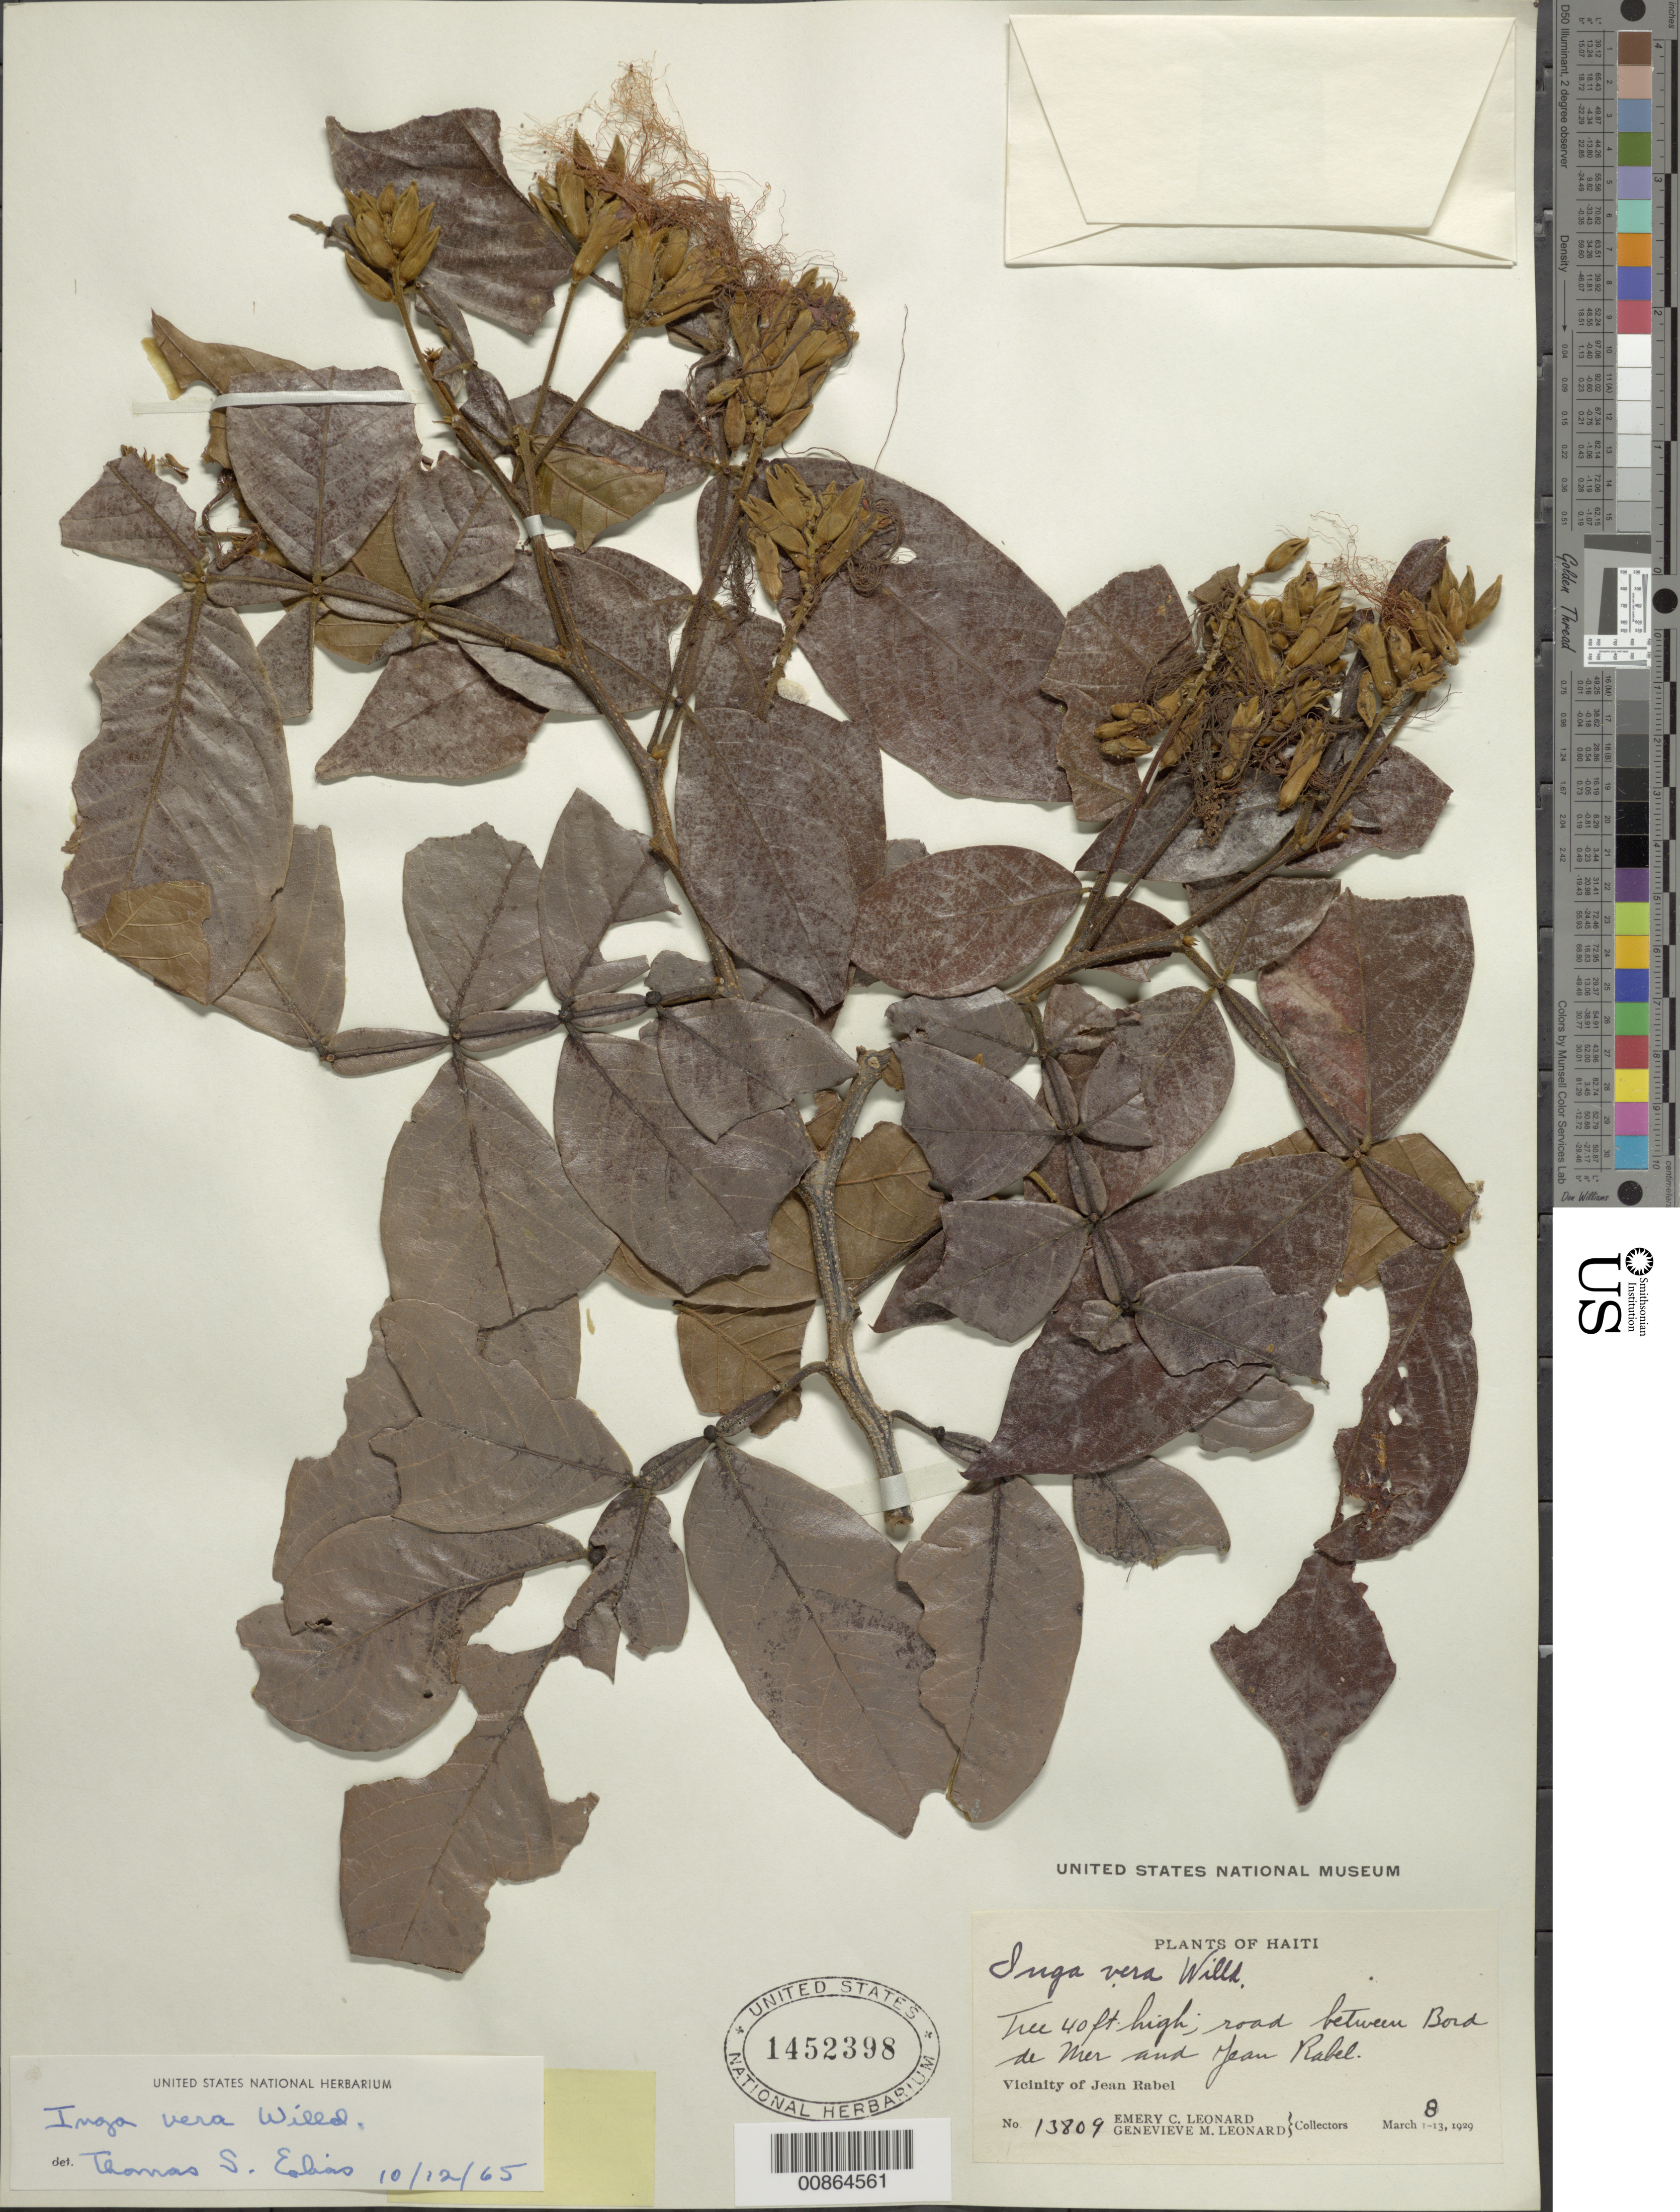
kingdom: Plantae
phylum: Tracheophyta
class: Magnoliopsida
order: Fabales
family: Fabaceae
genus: Inga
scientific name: Inga vera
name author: Willd.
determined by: Elias, T. S.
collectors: E. C. Leonard & G. M. Leonard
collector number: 13809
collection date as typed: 08 Mar 1929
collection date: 1929-03-08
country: Haiti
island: Hispaniola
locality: Road between Bord du Mer and Jean Rabel.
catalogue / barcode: US 1452398